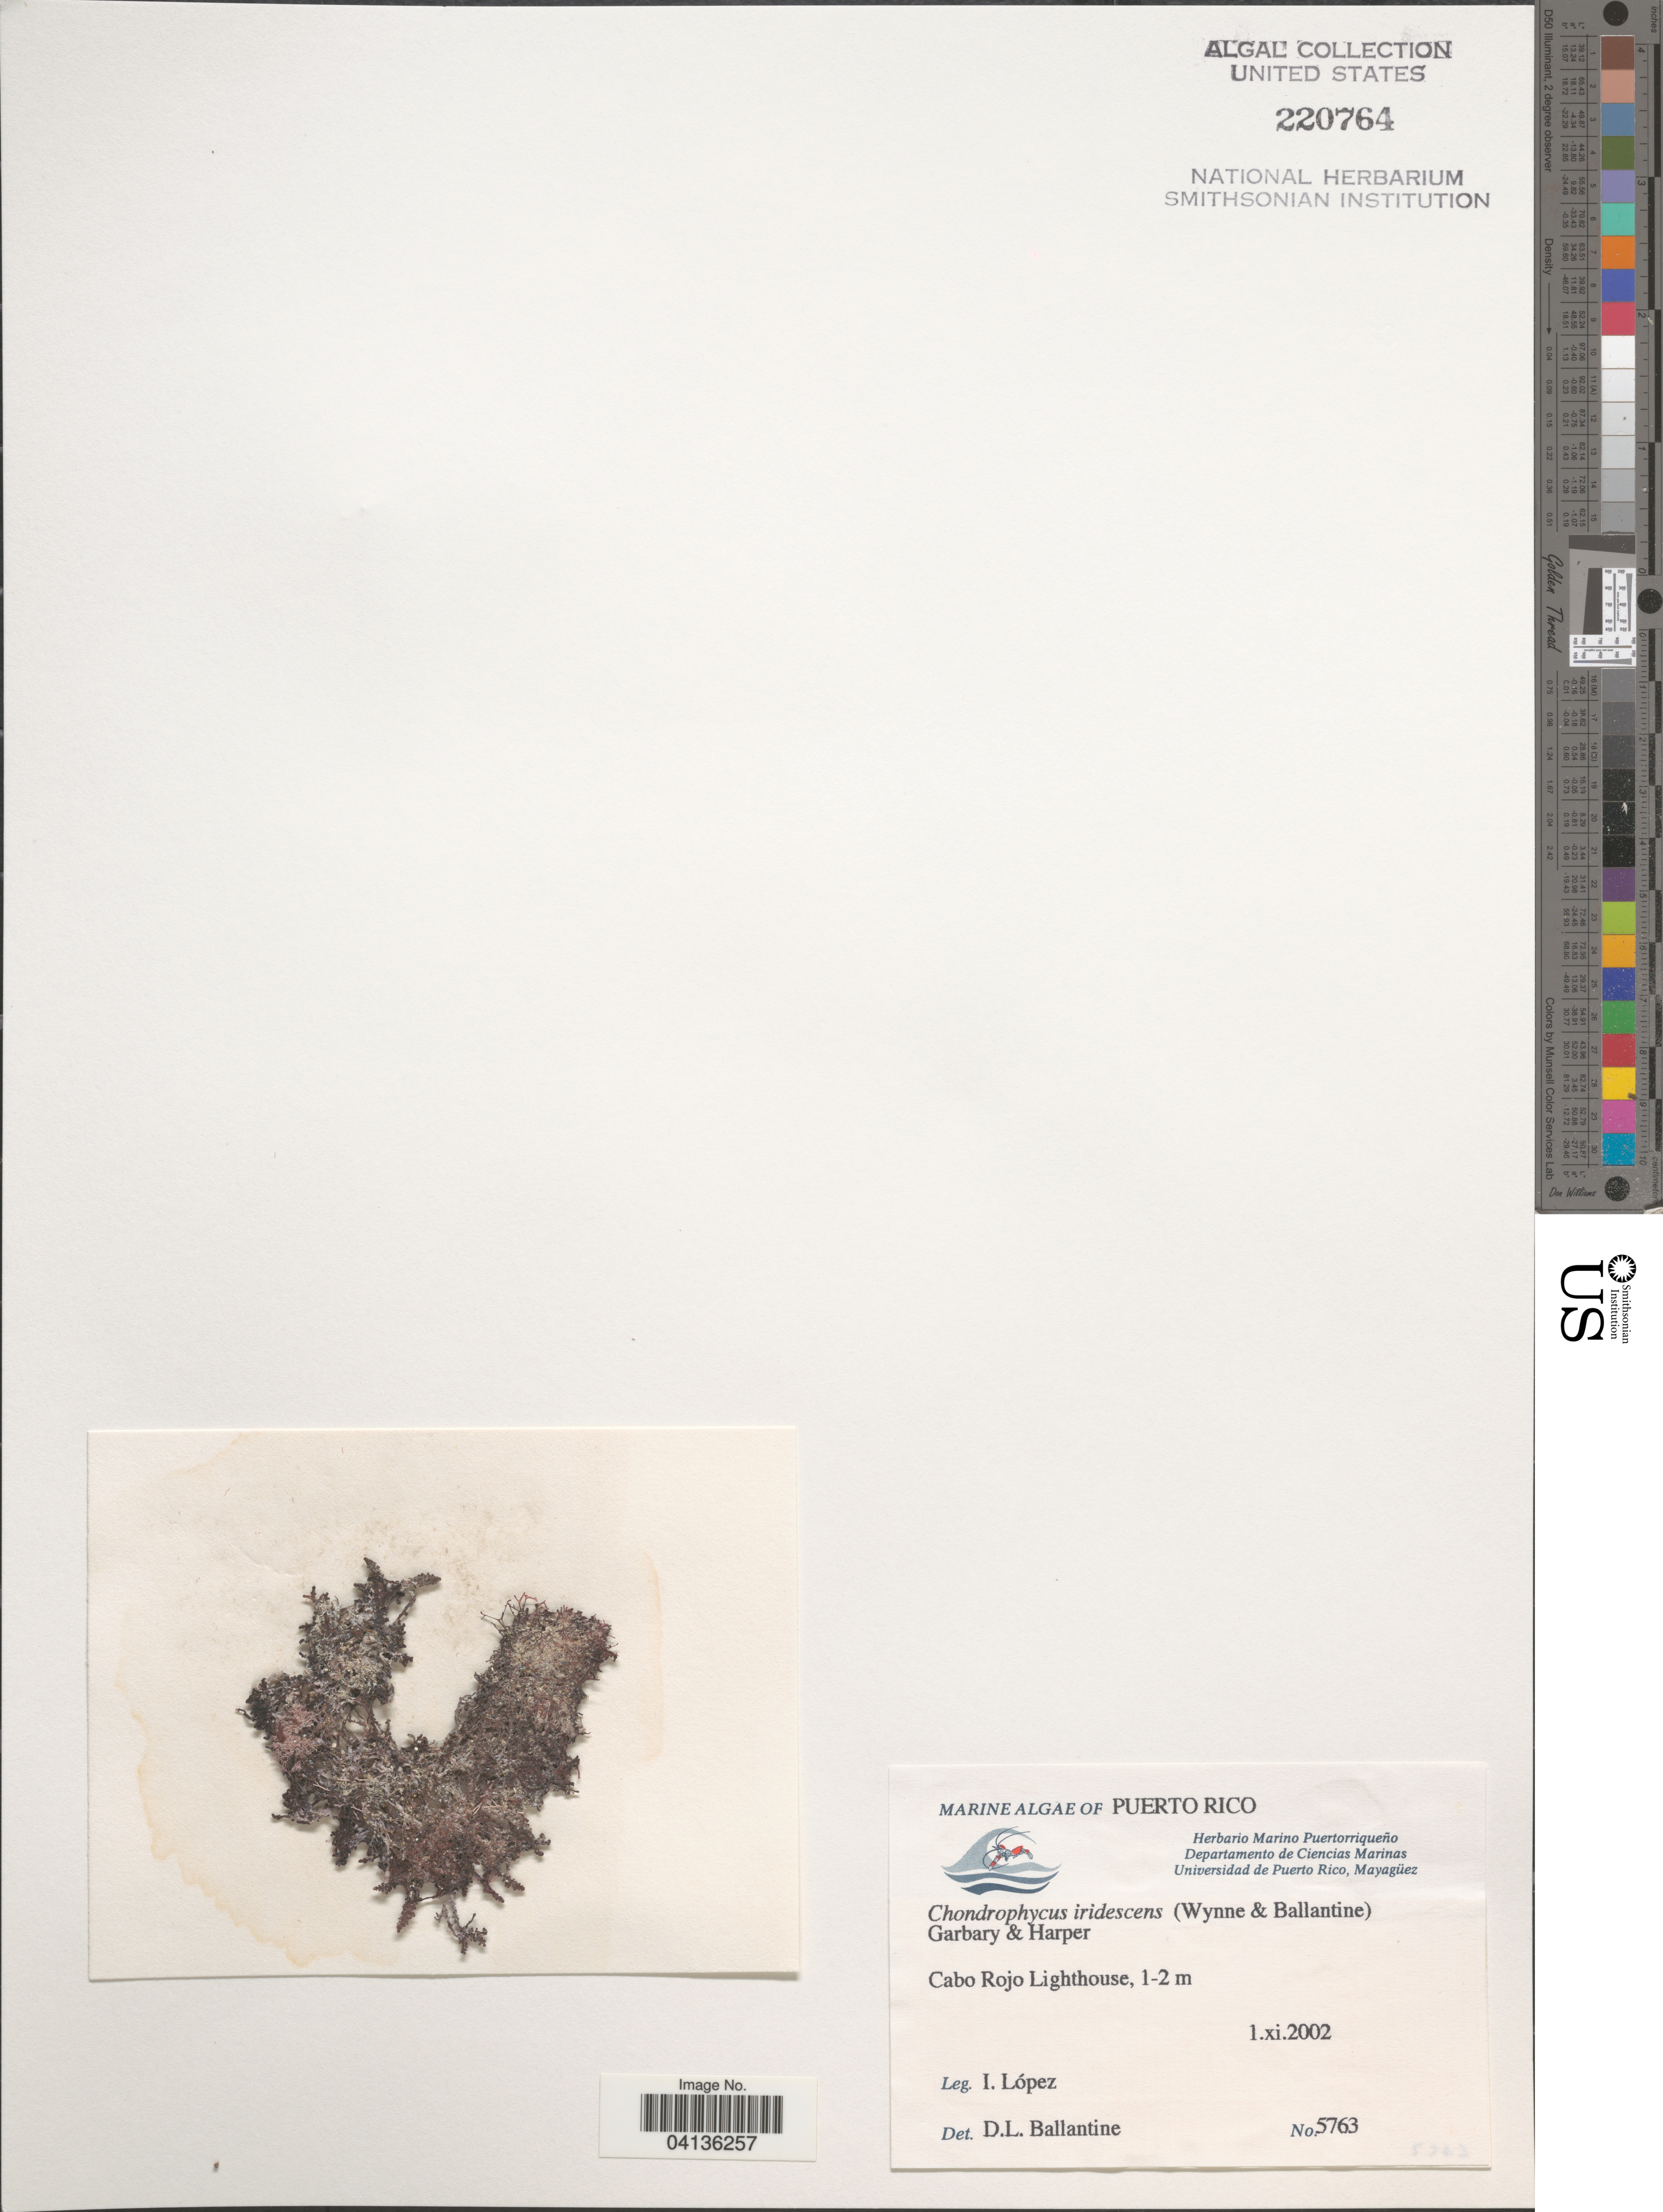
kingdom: Plantae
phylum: Rhodophyta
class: Florideophyceae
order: Ceramiales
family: Rhodomelaceae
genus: Yuzurua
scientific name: Yuzurua iridescens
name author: (M.J. Wynne & D.L.Ballantine) Sentíes & M.J. Wynne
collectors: I. Lopéz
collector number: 5763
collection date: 2002-11-01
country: Puerto Rico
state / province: Çabo Rojo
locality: Cabo Rojo Lighthouse.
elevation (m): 1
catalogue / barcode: US 220764